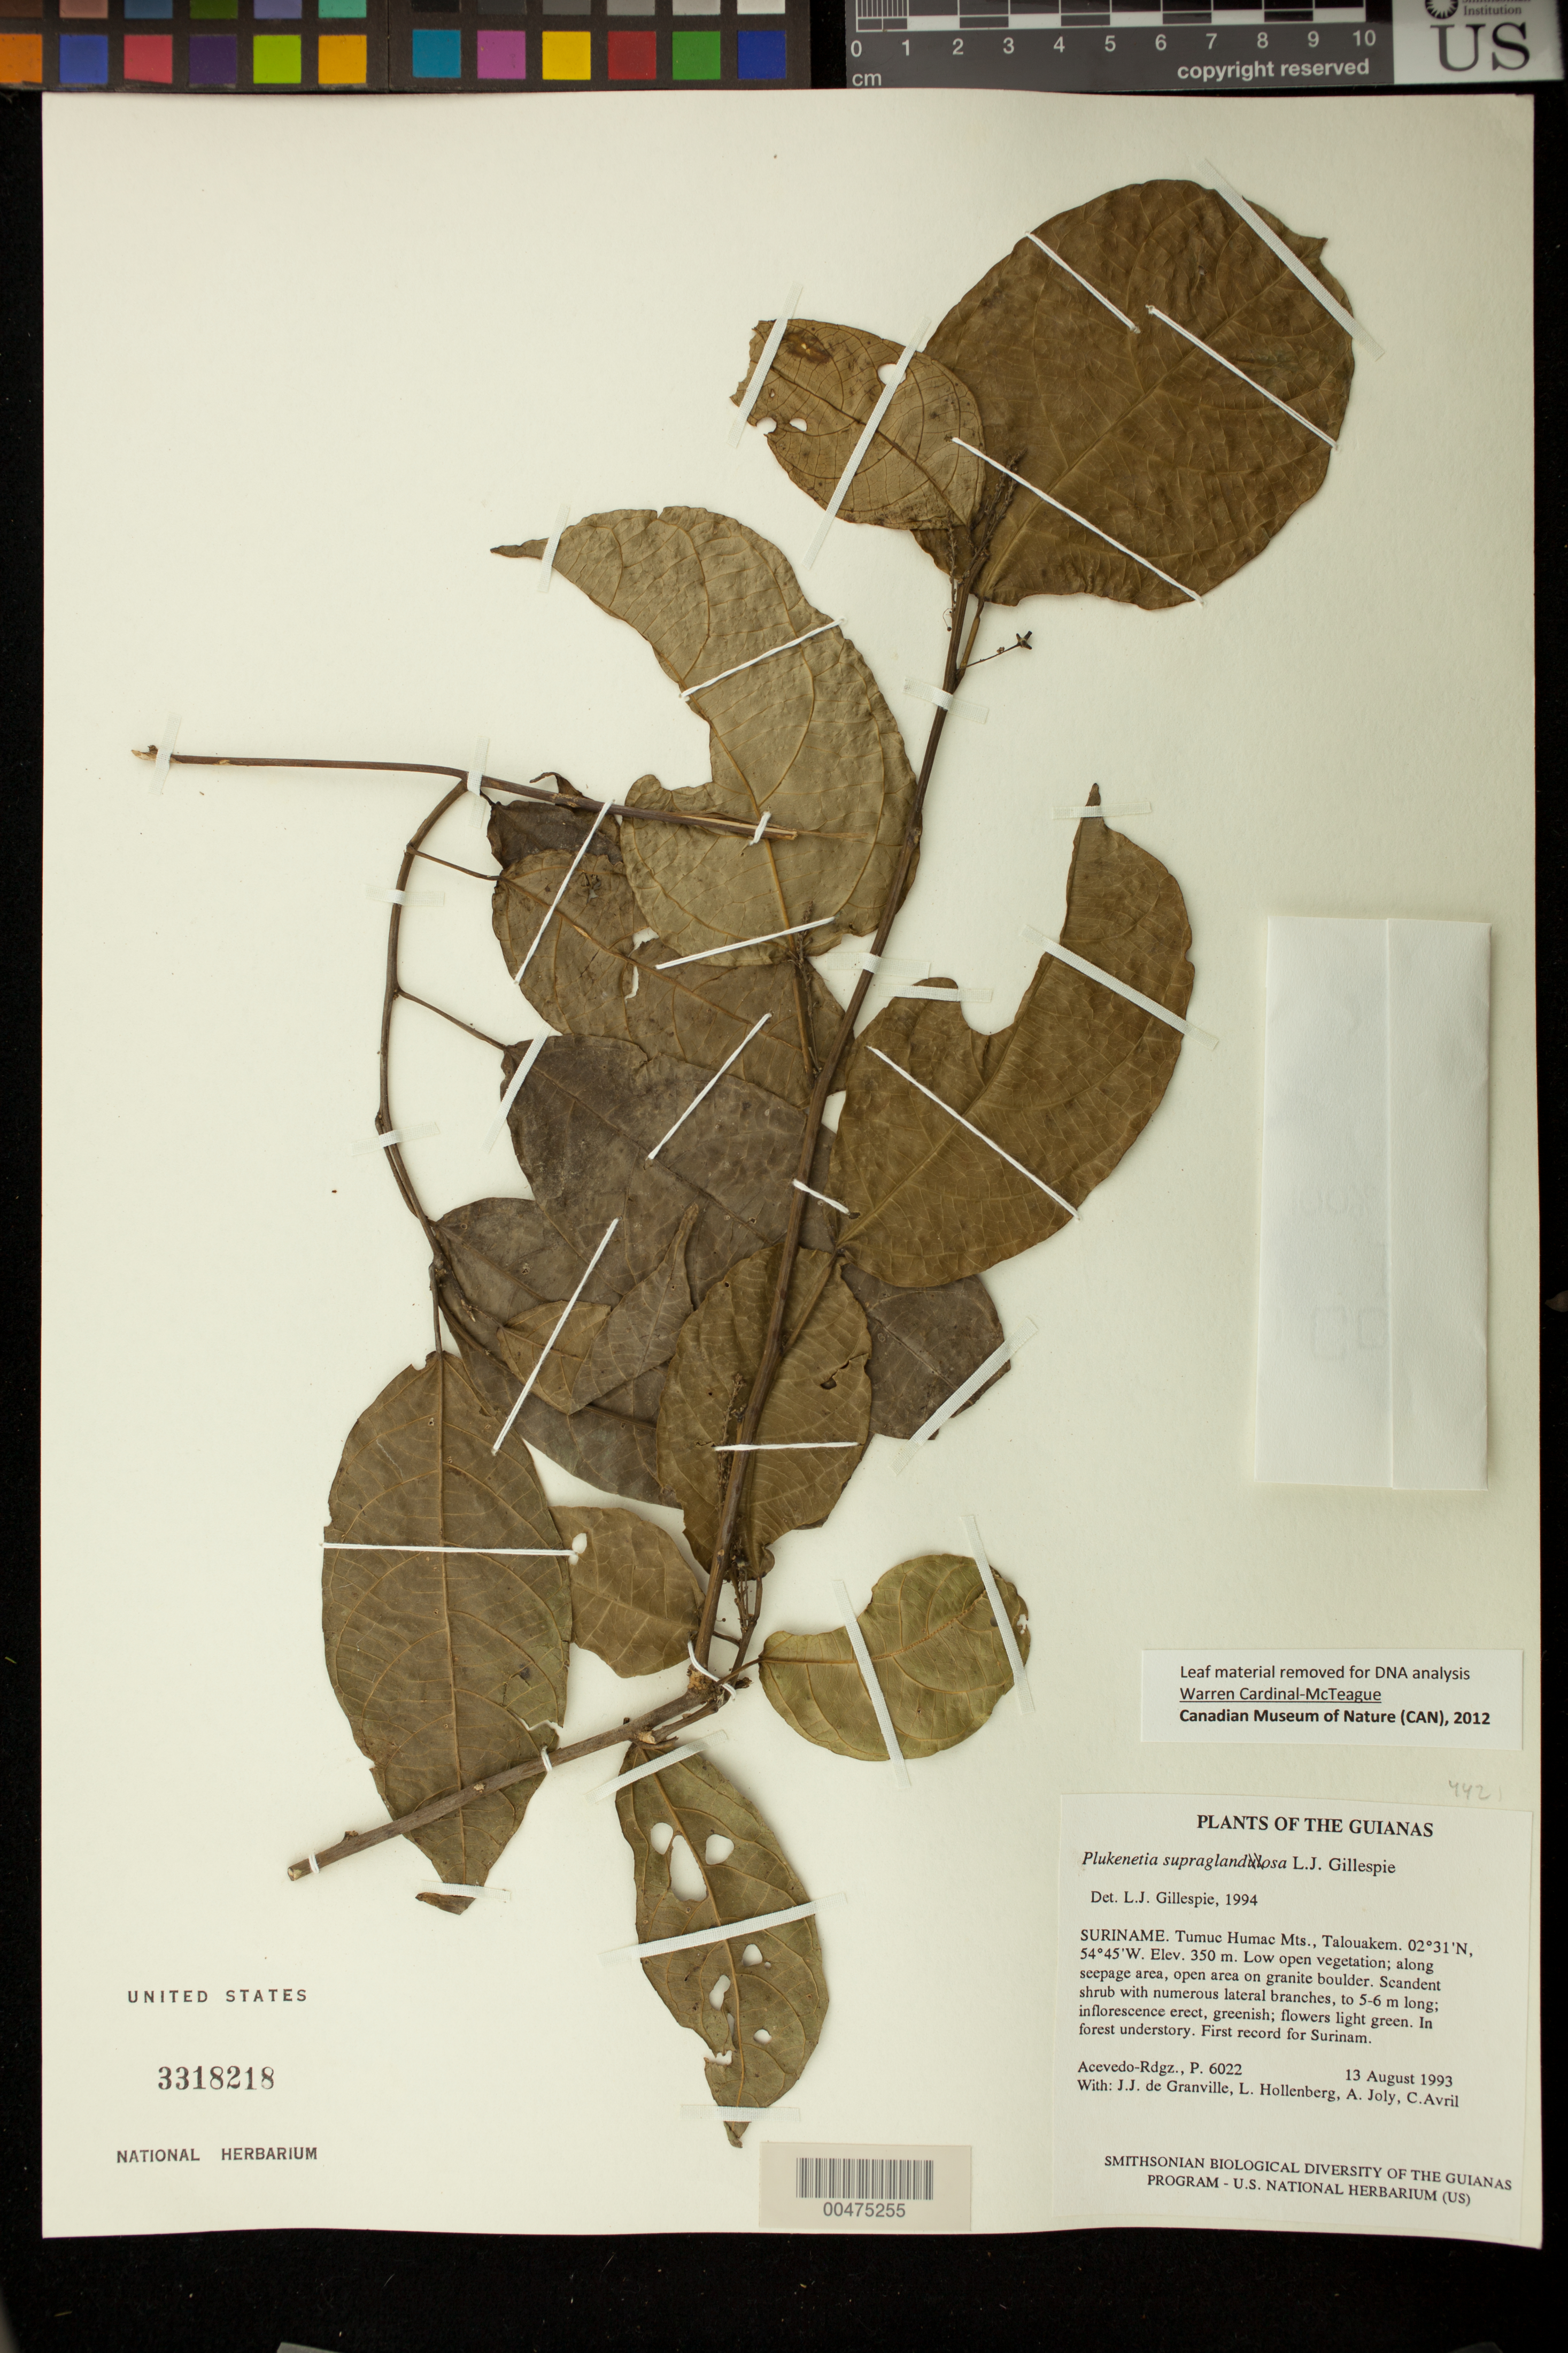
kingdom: Plantae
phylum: Tracheophyta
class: Magnoliopsida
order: Malpighiales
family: Euphorbiaceae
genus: Plukenetia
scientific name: Plukenetia supraglandulosa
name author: L.J. Gillespie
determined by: Gillespie, L. J.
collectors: P. Acevedo-Rodr.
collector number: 6022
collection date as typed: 13 Aug 1993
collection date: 1993-08-13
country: Suriname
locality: Tumuc Humac Mts., Talouakem.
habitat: In forest understory.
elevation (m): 350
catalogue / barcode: US 3318218